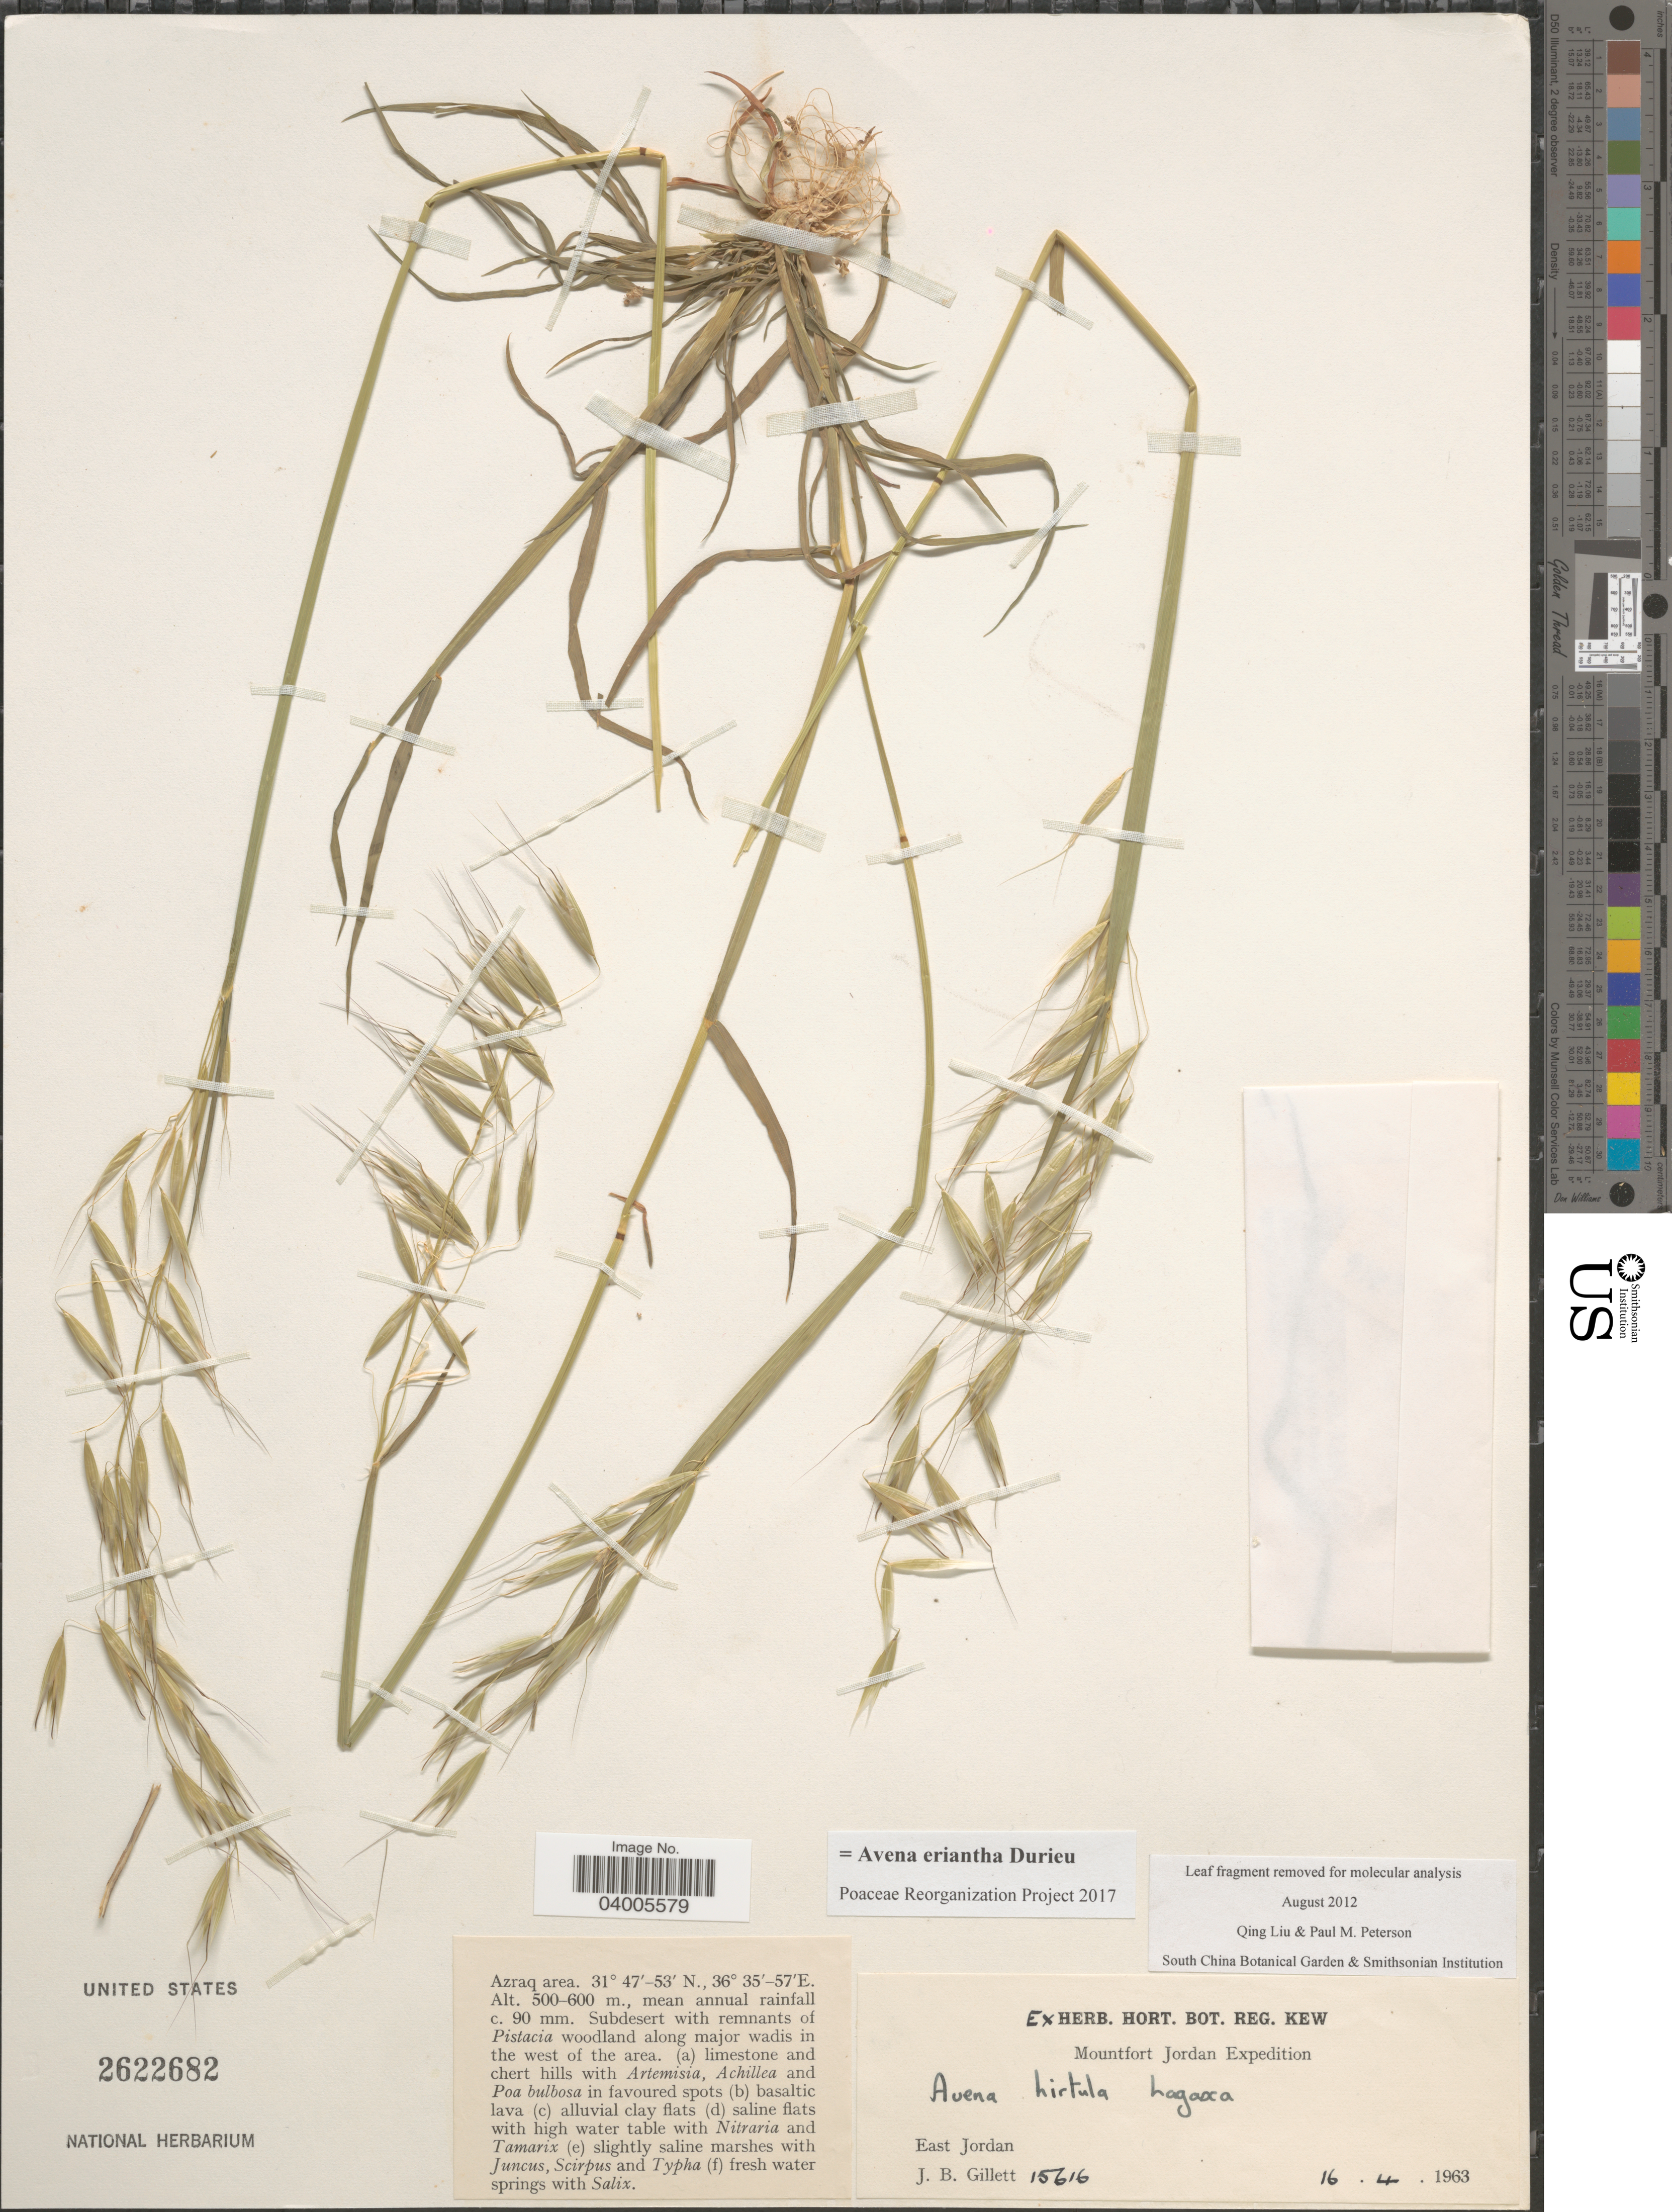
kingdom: Plantae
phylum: Tracheophyta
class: Liliopsida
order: Poales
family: Poaceae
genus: Avena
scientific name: Avena eriantha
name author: Durieu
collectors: J. B. Gillett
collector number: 15616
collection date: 1963-04-16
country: Jordan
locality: East Jordan. Azraq area. Subdesert with remnants of Pistacia woodland along major wadis in the west of the area.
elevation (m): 500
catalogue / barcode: US 2622682